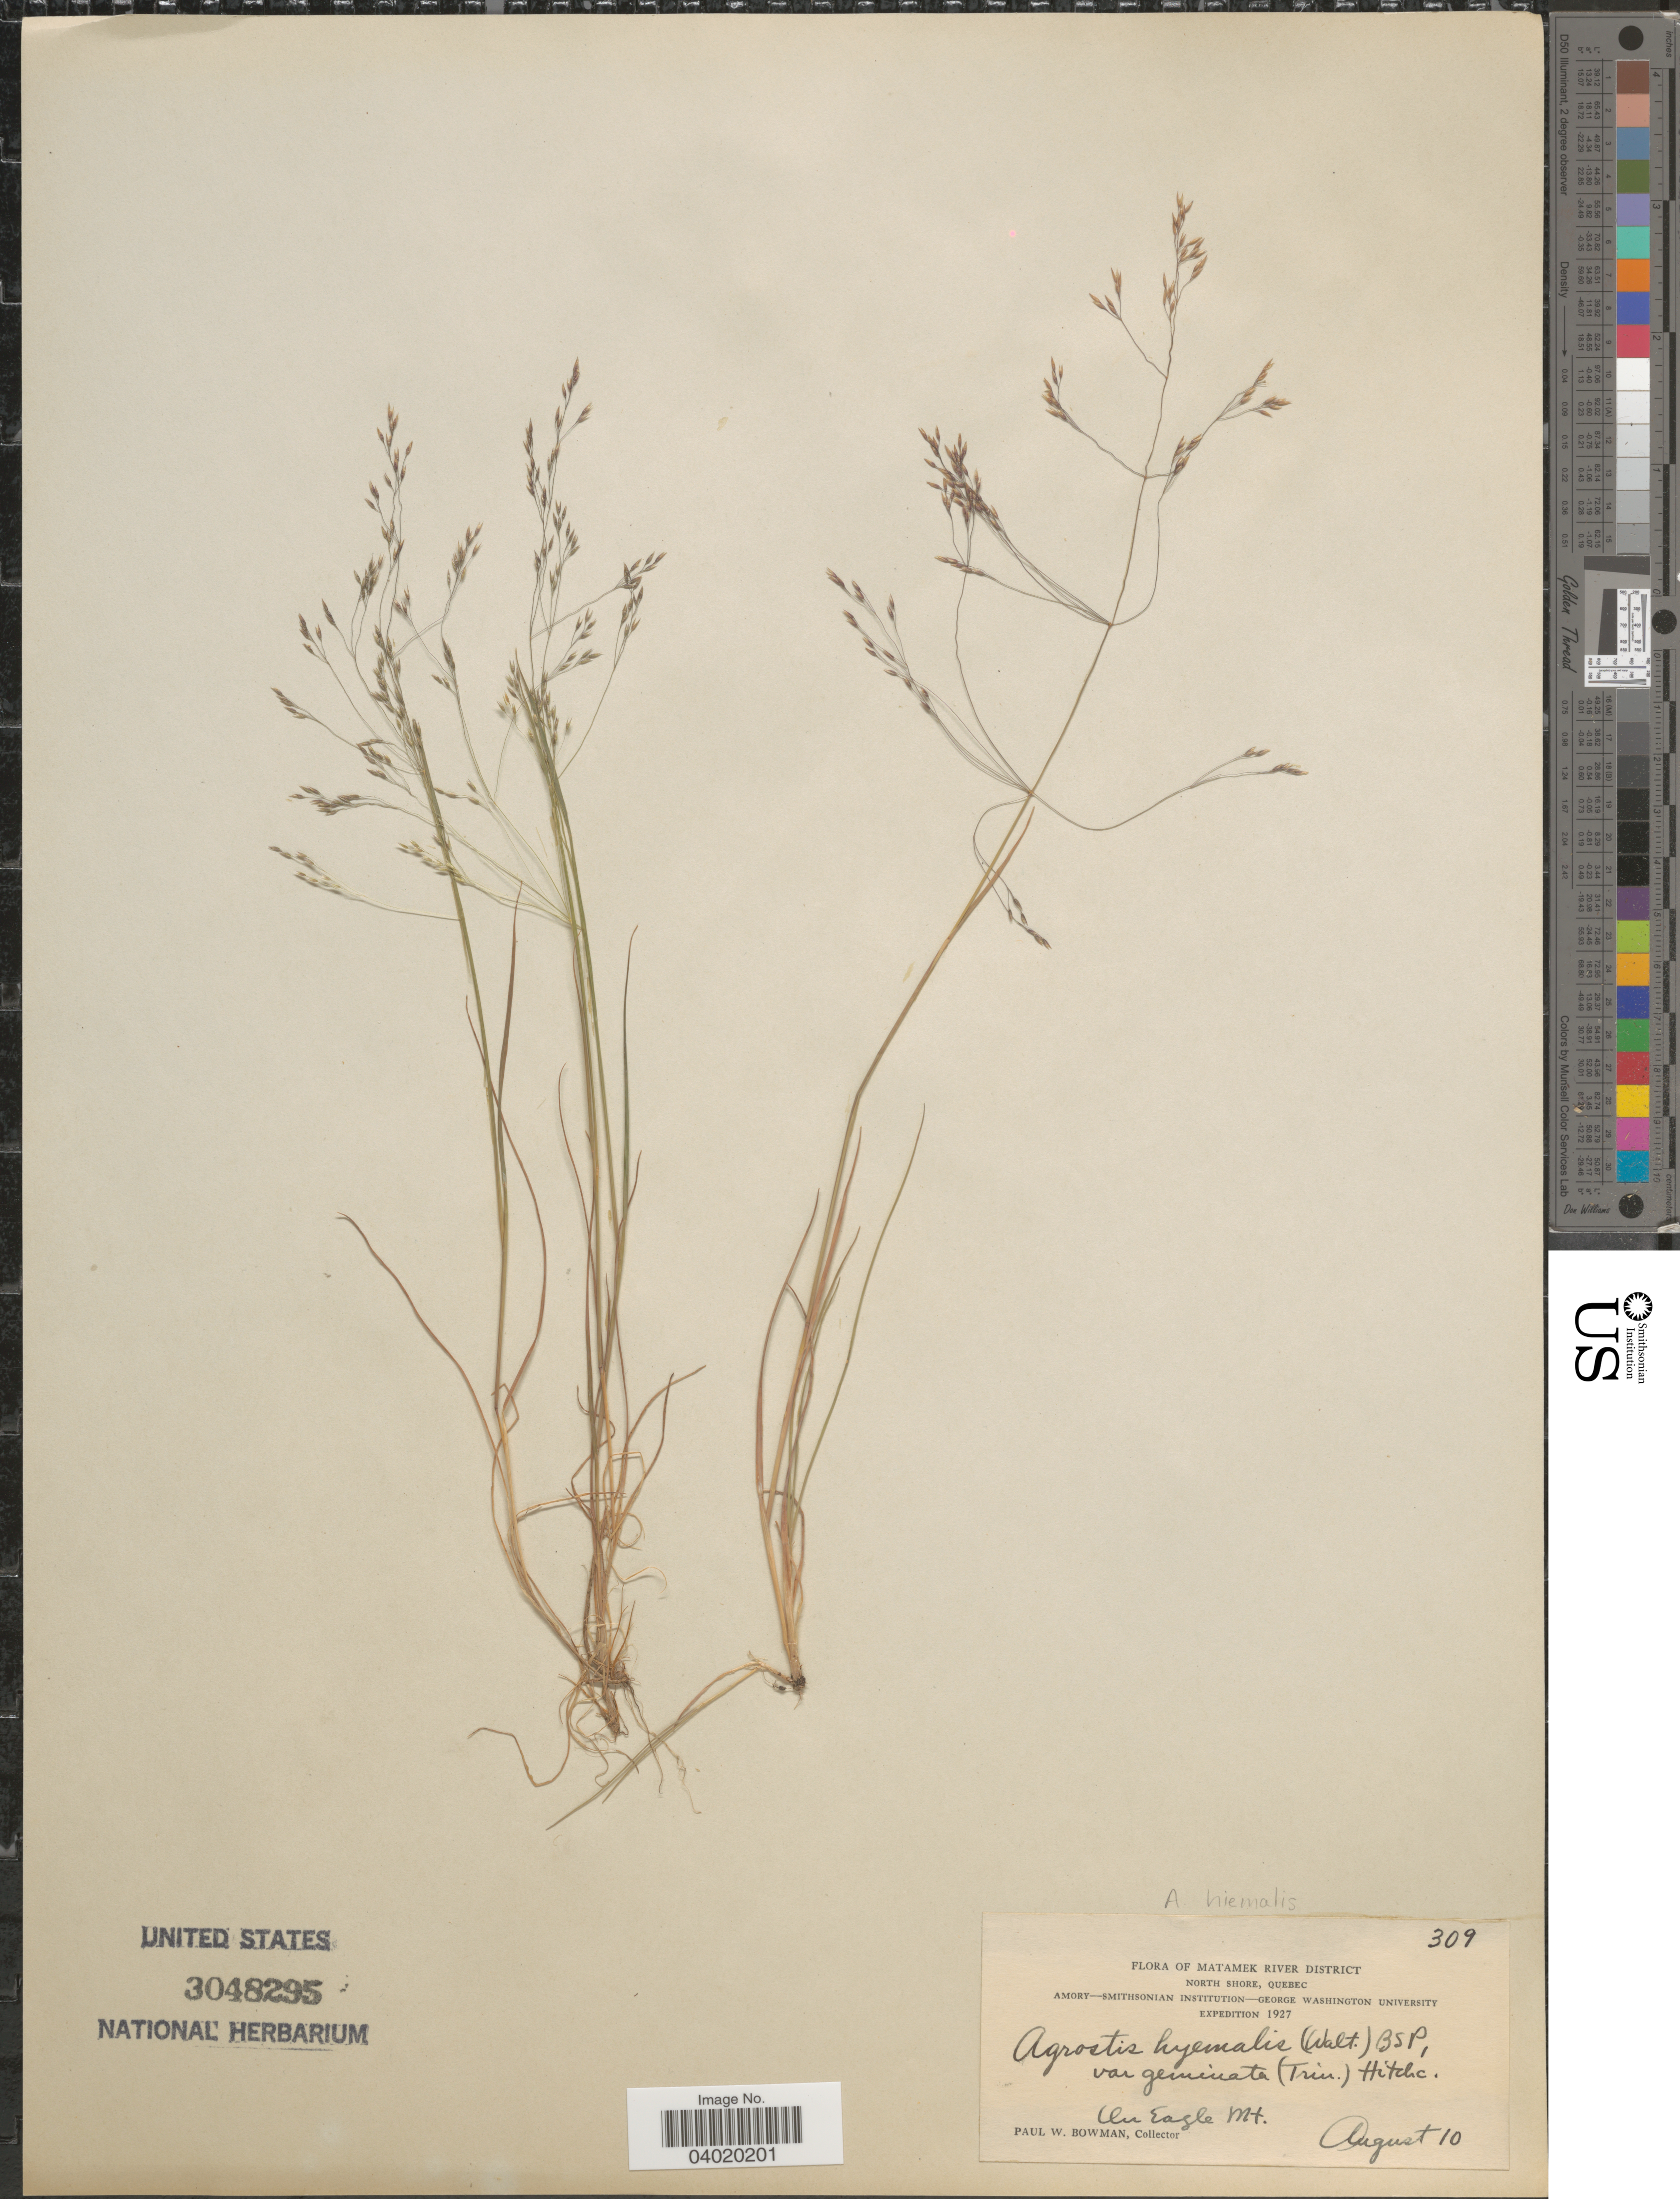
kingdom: Plantae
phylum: Tracheophyta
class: Liliopsida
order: Poales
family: Poaceae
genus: Agrostis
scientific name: Agrostis hyemalis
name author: (Walter) Britton et al.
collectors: P. Bowman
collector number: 309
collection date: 1927-08-10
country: Canada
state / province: Quebec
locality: Matamek River District. North Shore. On Eagle Mt.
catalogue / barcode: US 3048295